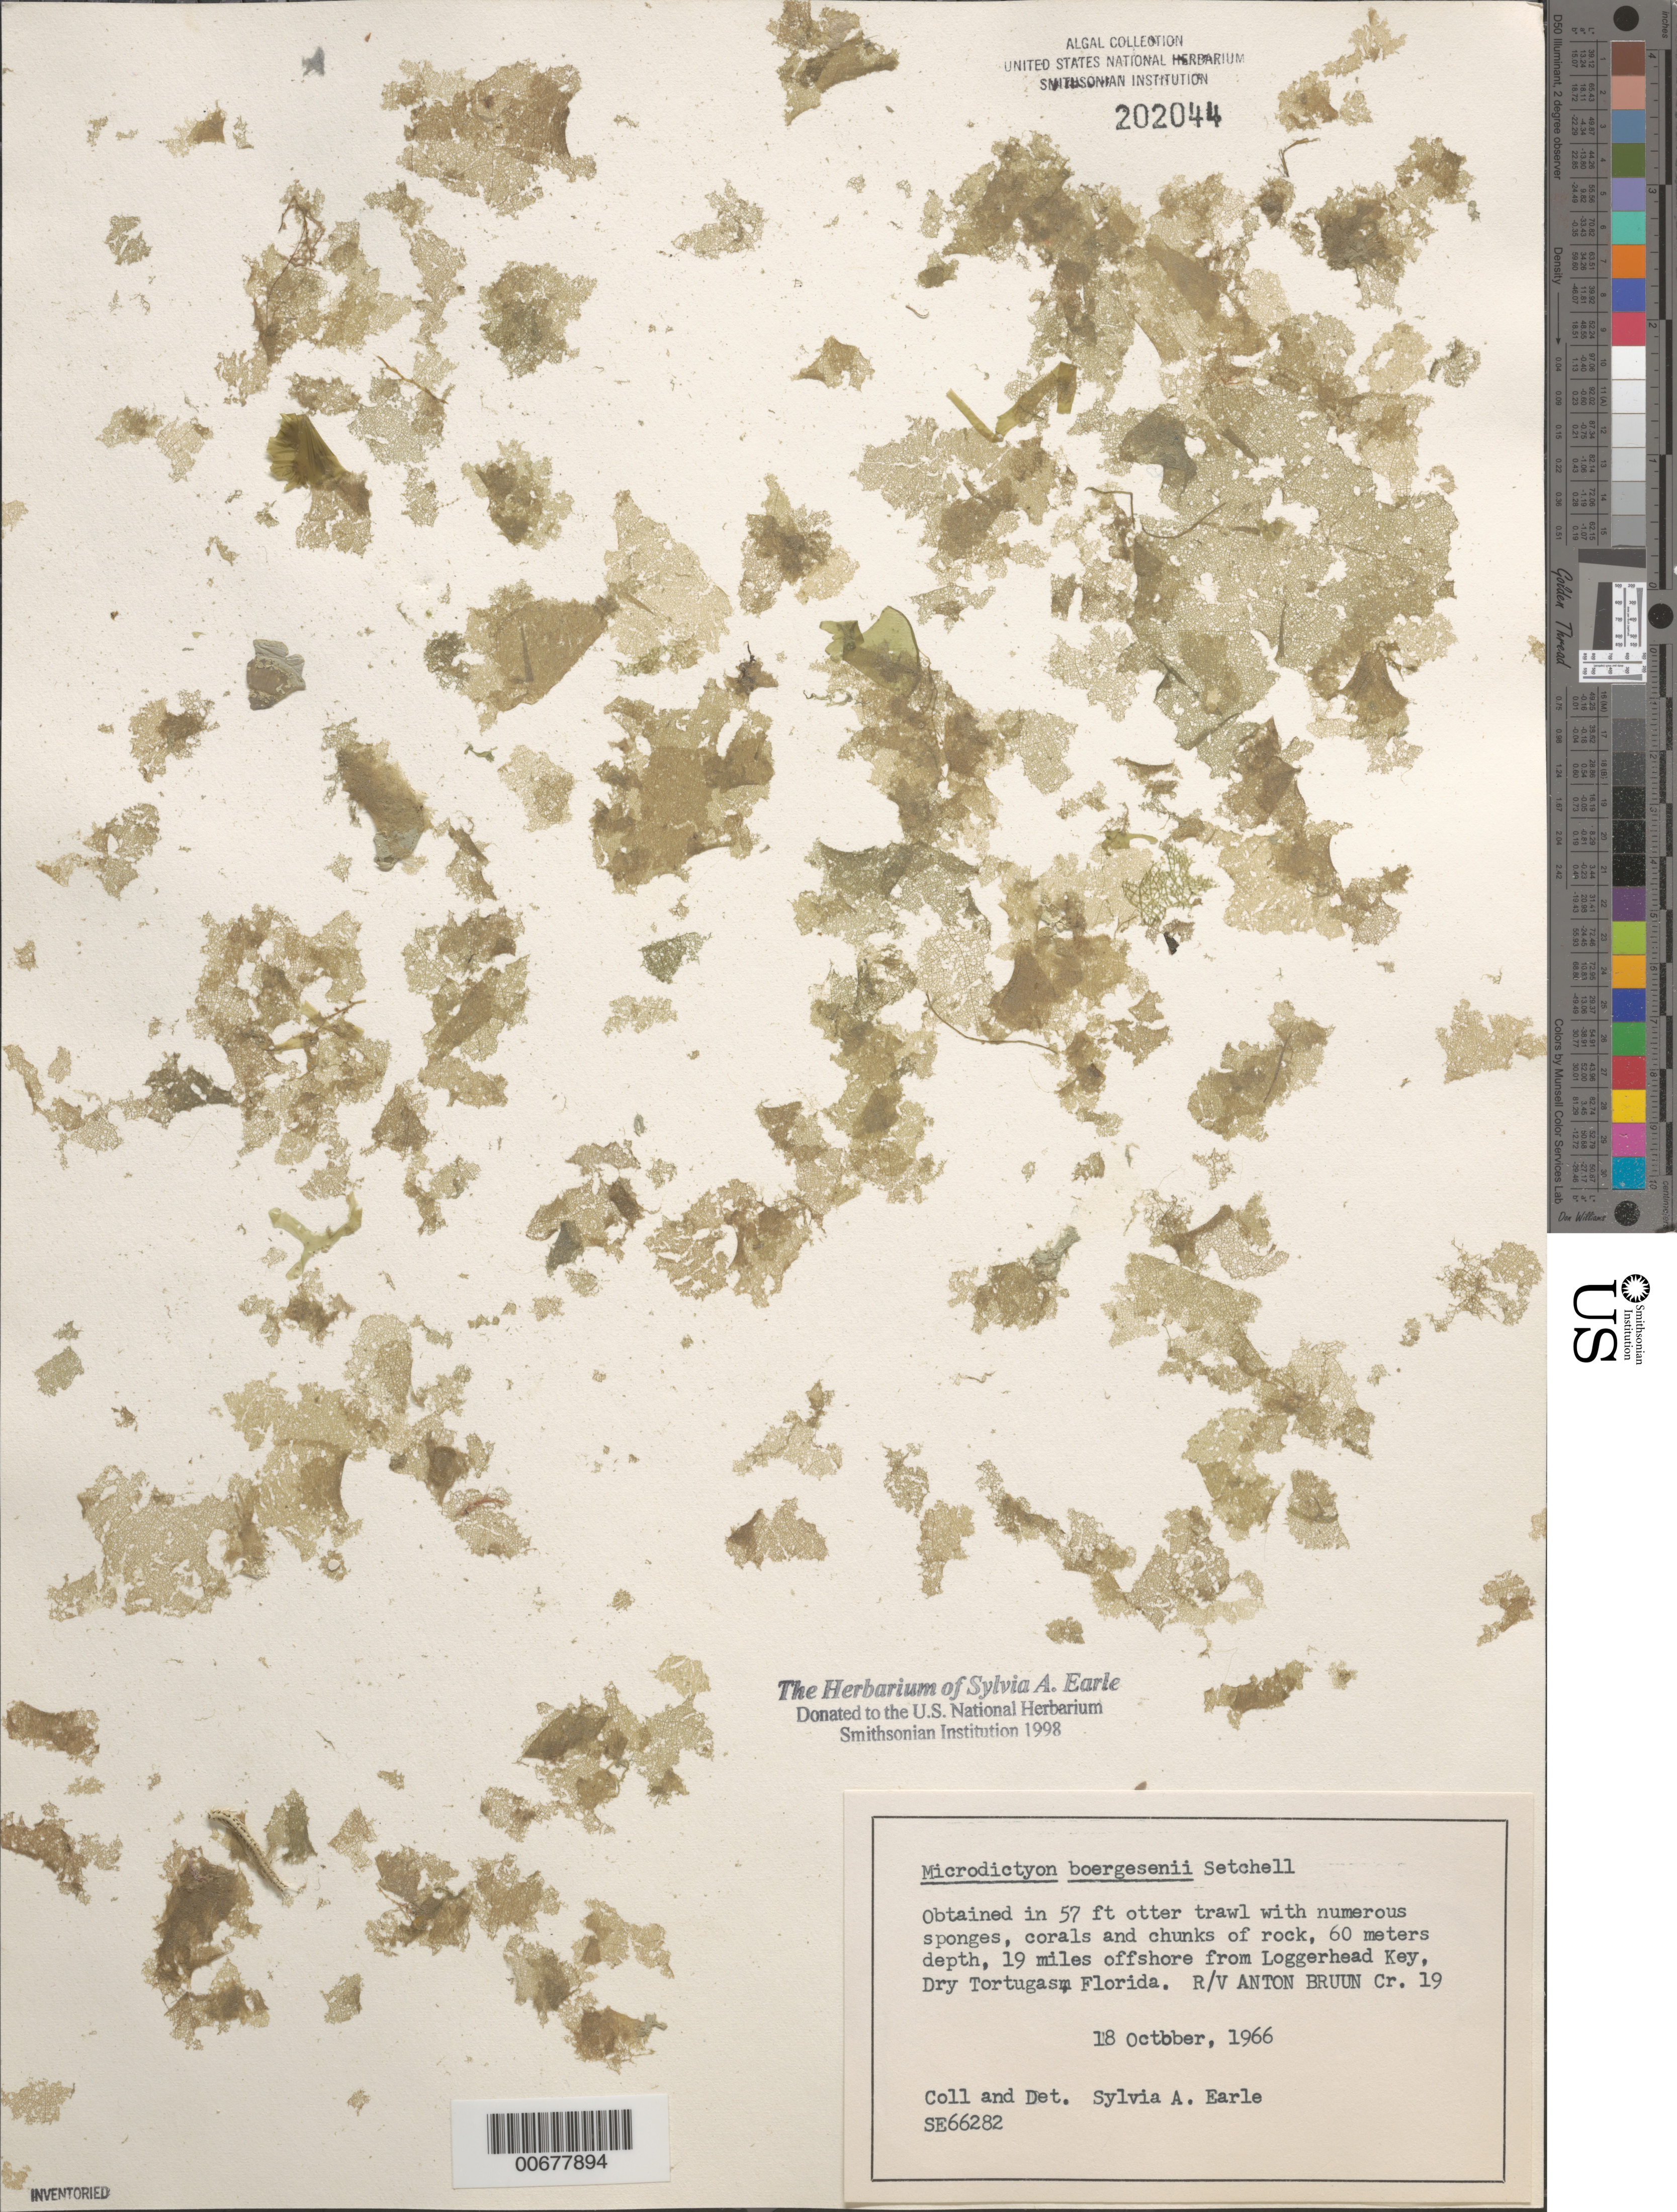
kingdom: Plantae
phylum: Chlorophyta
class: Ulvophyceae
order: Cladophorales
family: Anadyomenaceae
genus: Microdictyon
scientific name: Microdictyon boergesenii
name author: Setch.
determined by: Earle, S. A.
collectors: S. A. Earle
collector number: SE 66282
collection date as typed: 18 Oct 1966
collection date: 1966-10-18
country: United States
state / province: Florida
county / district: Monroe County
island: Dry Tortugas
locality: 19 miles off Loggerhead Key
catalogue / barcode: US 202044